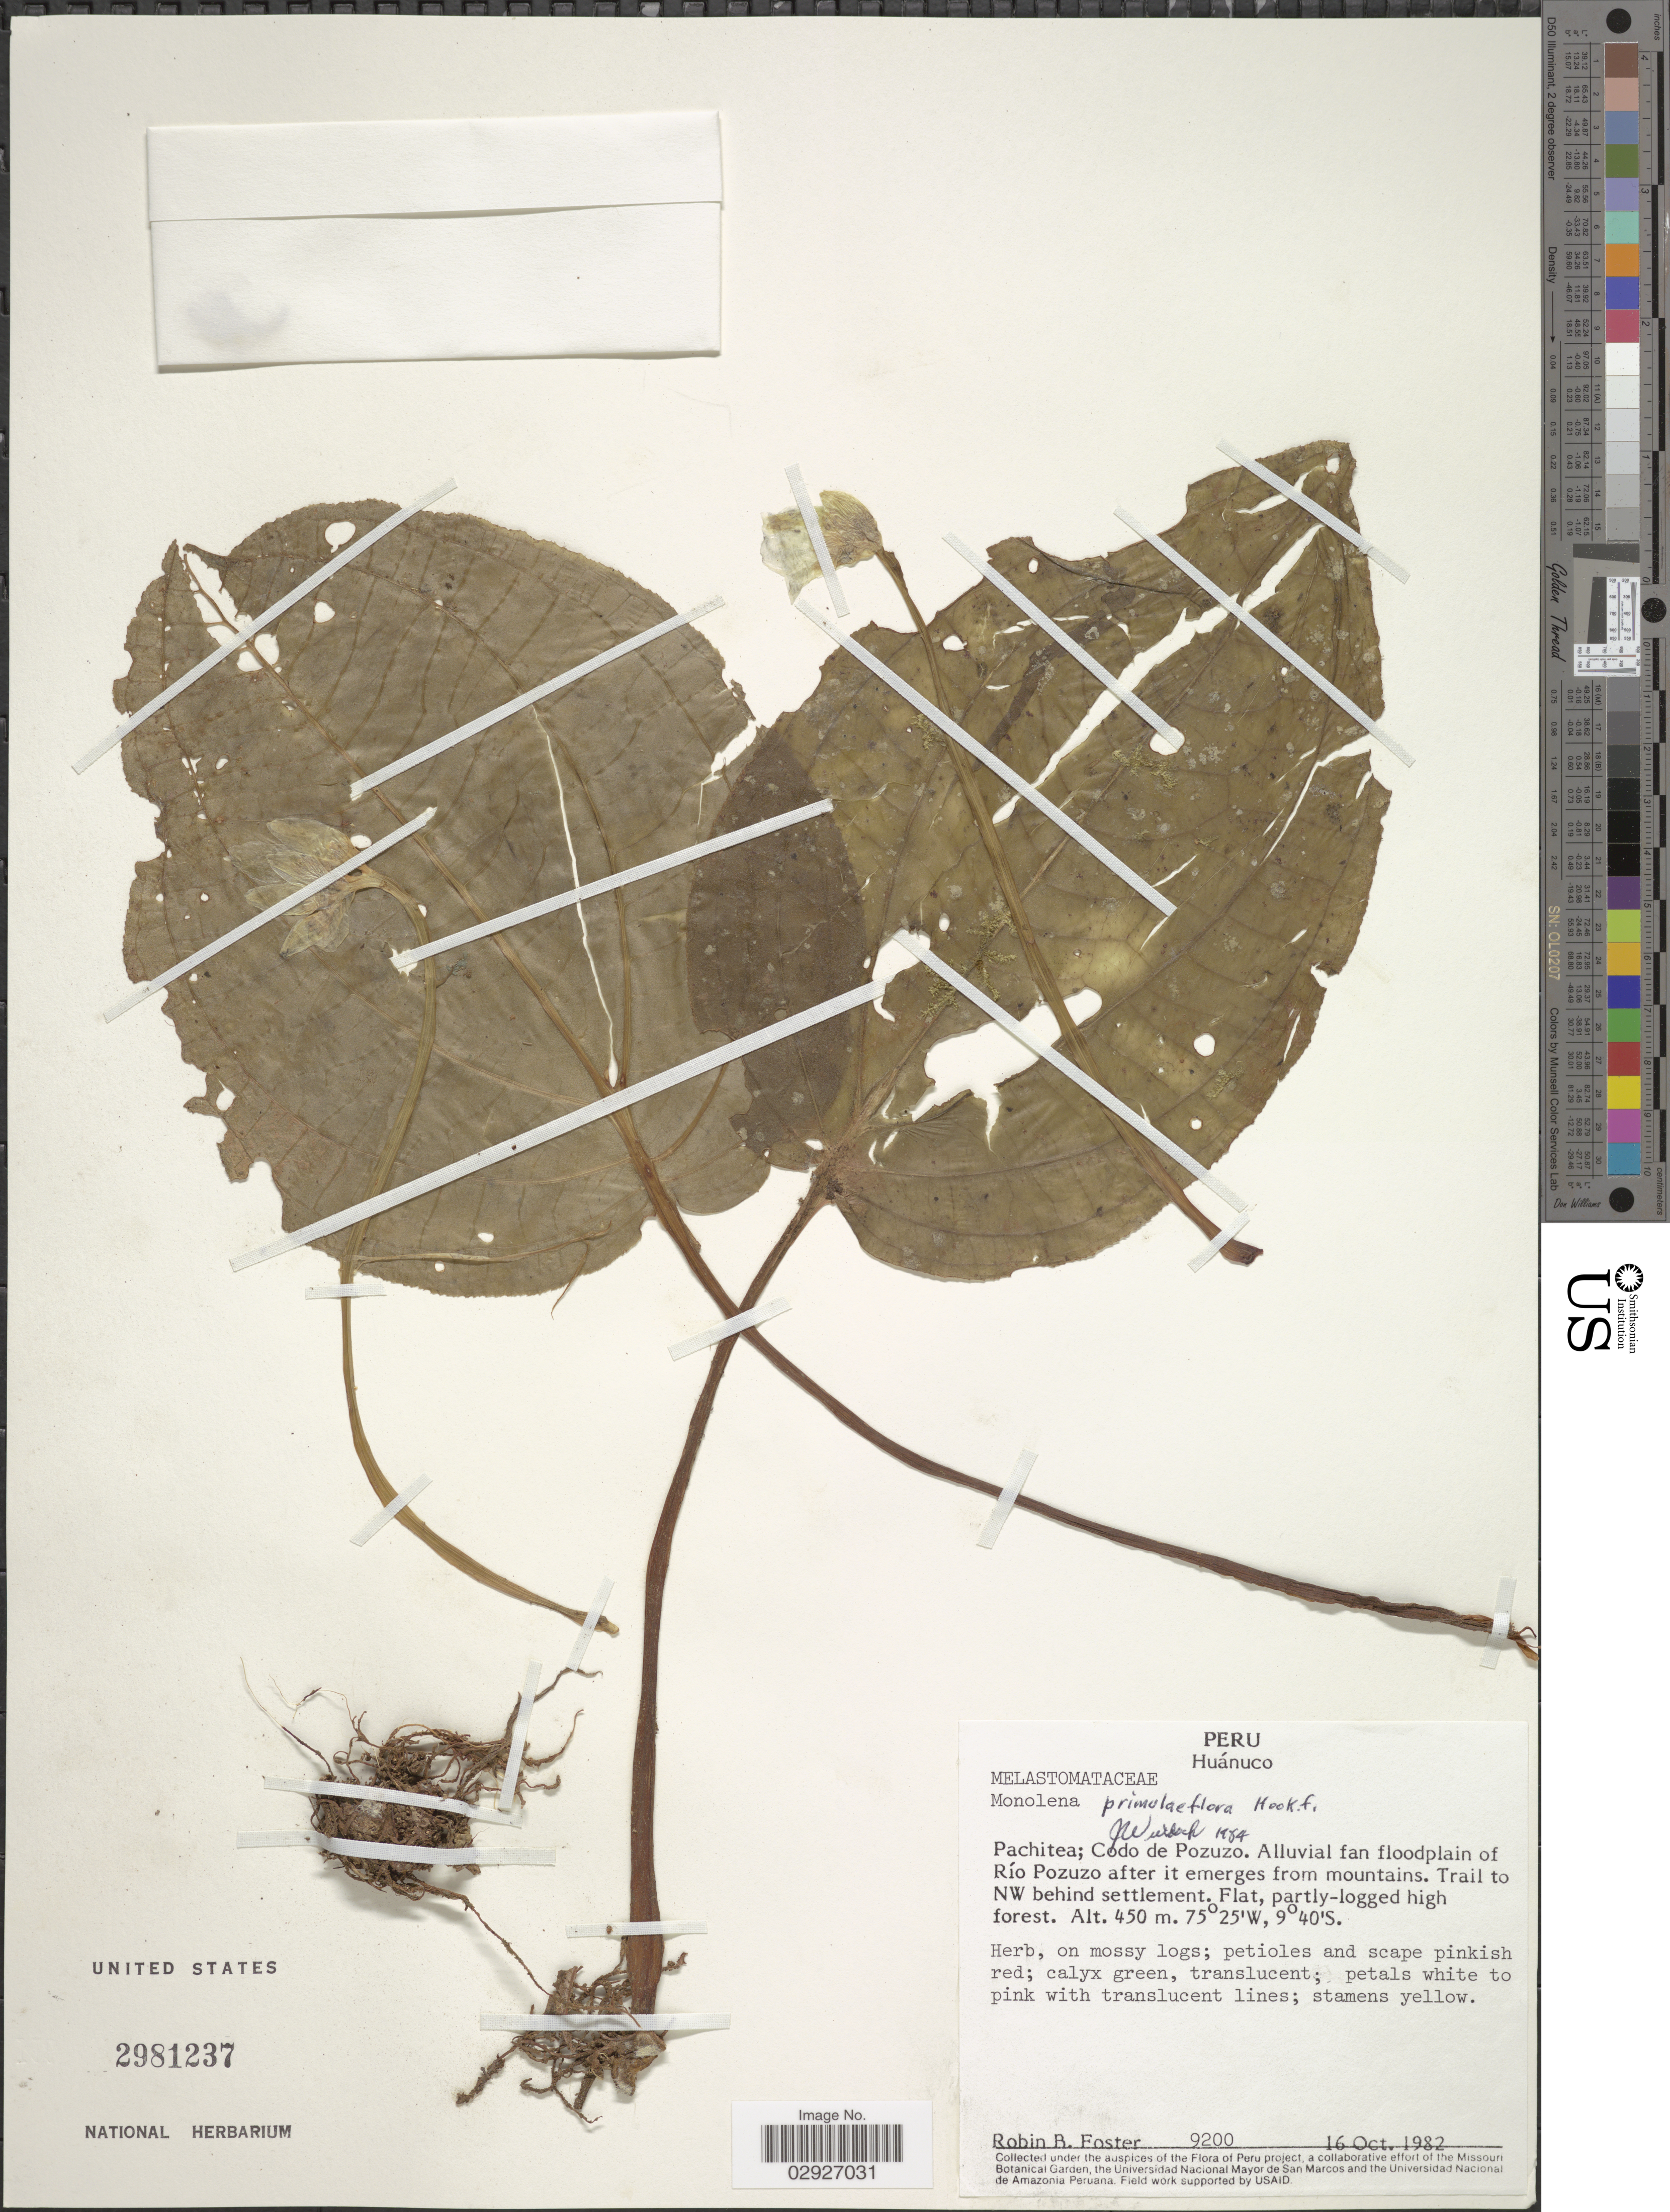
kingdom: Plantae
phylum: Tracheophyta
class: Magnoliopsida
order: Myrtales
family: Melastomataceae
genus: Monolena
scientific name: Monolena primuliflora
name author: Hook. f.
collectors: R. B. Foster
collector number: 9200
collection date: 1982-10-16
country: Peru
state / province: Huánuco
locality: Pachitea; Codo de Pozuzo. Alluvial fan floodplain of Río Pozuzo after it emerges from mountains. Trail to NW behind settlement.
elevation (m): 450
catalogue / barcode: US 2981237